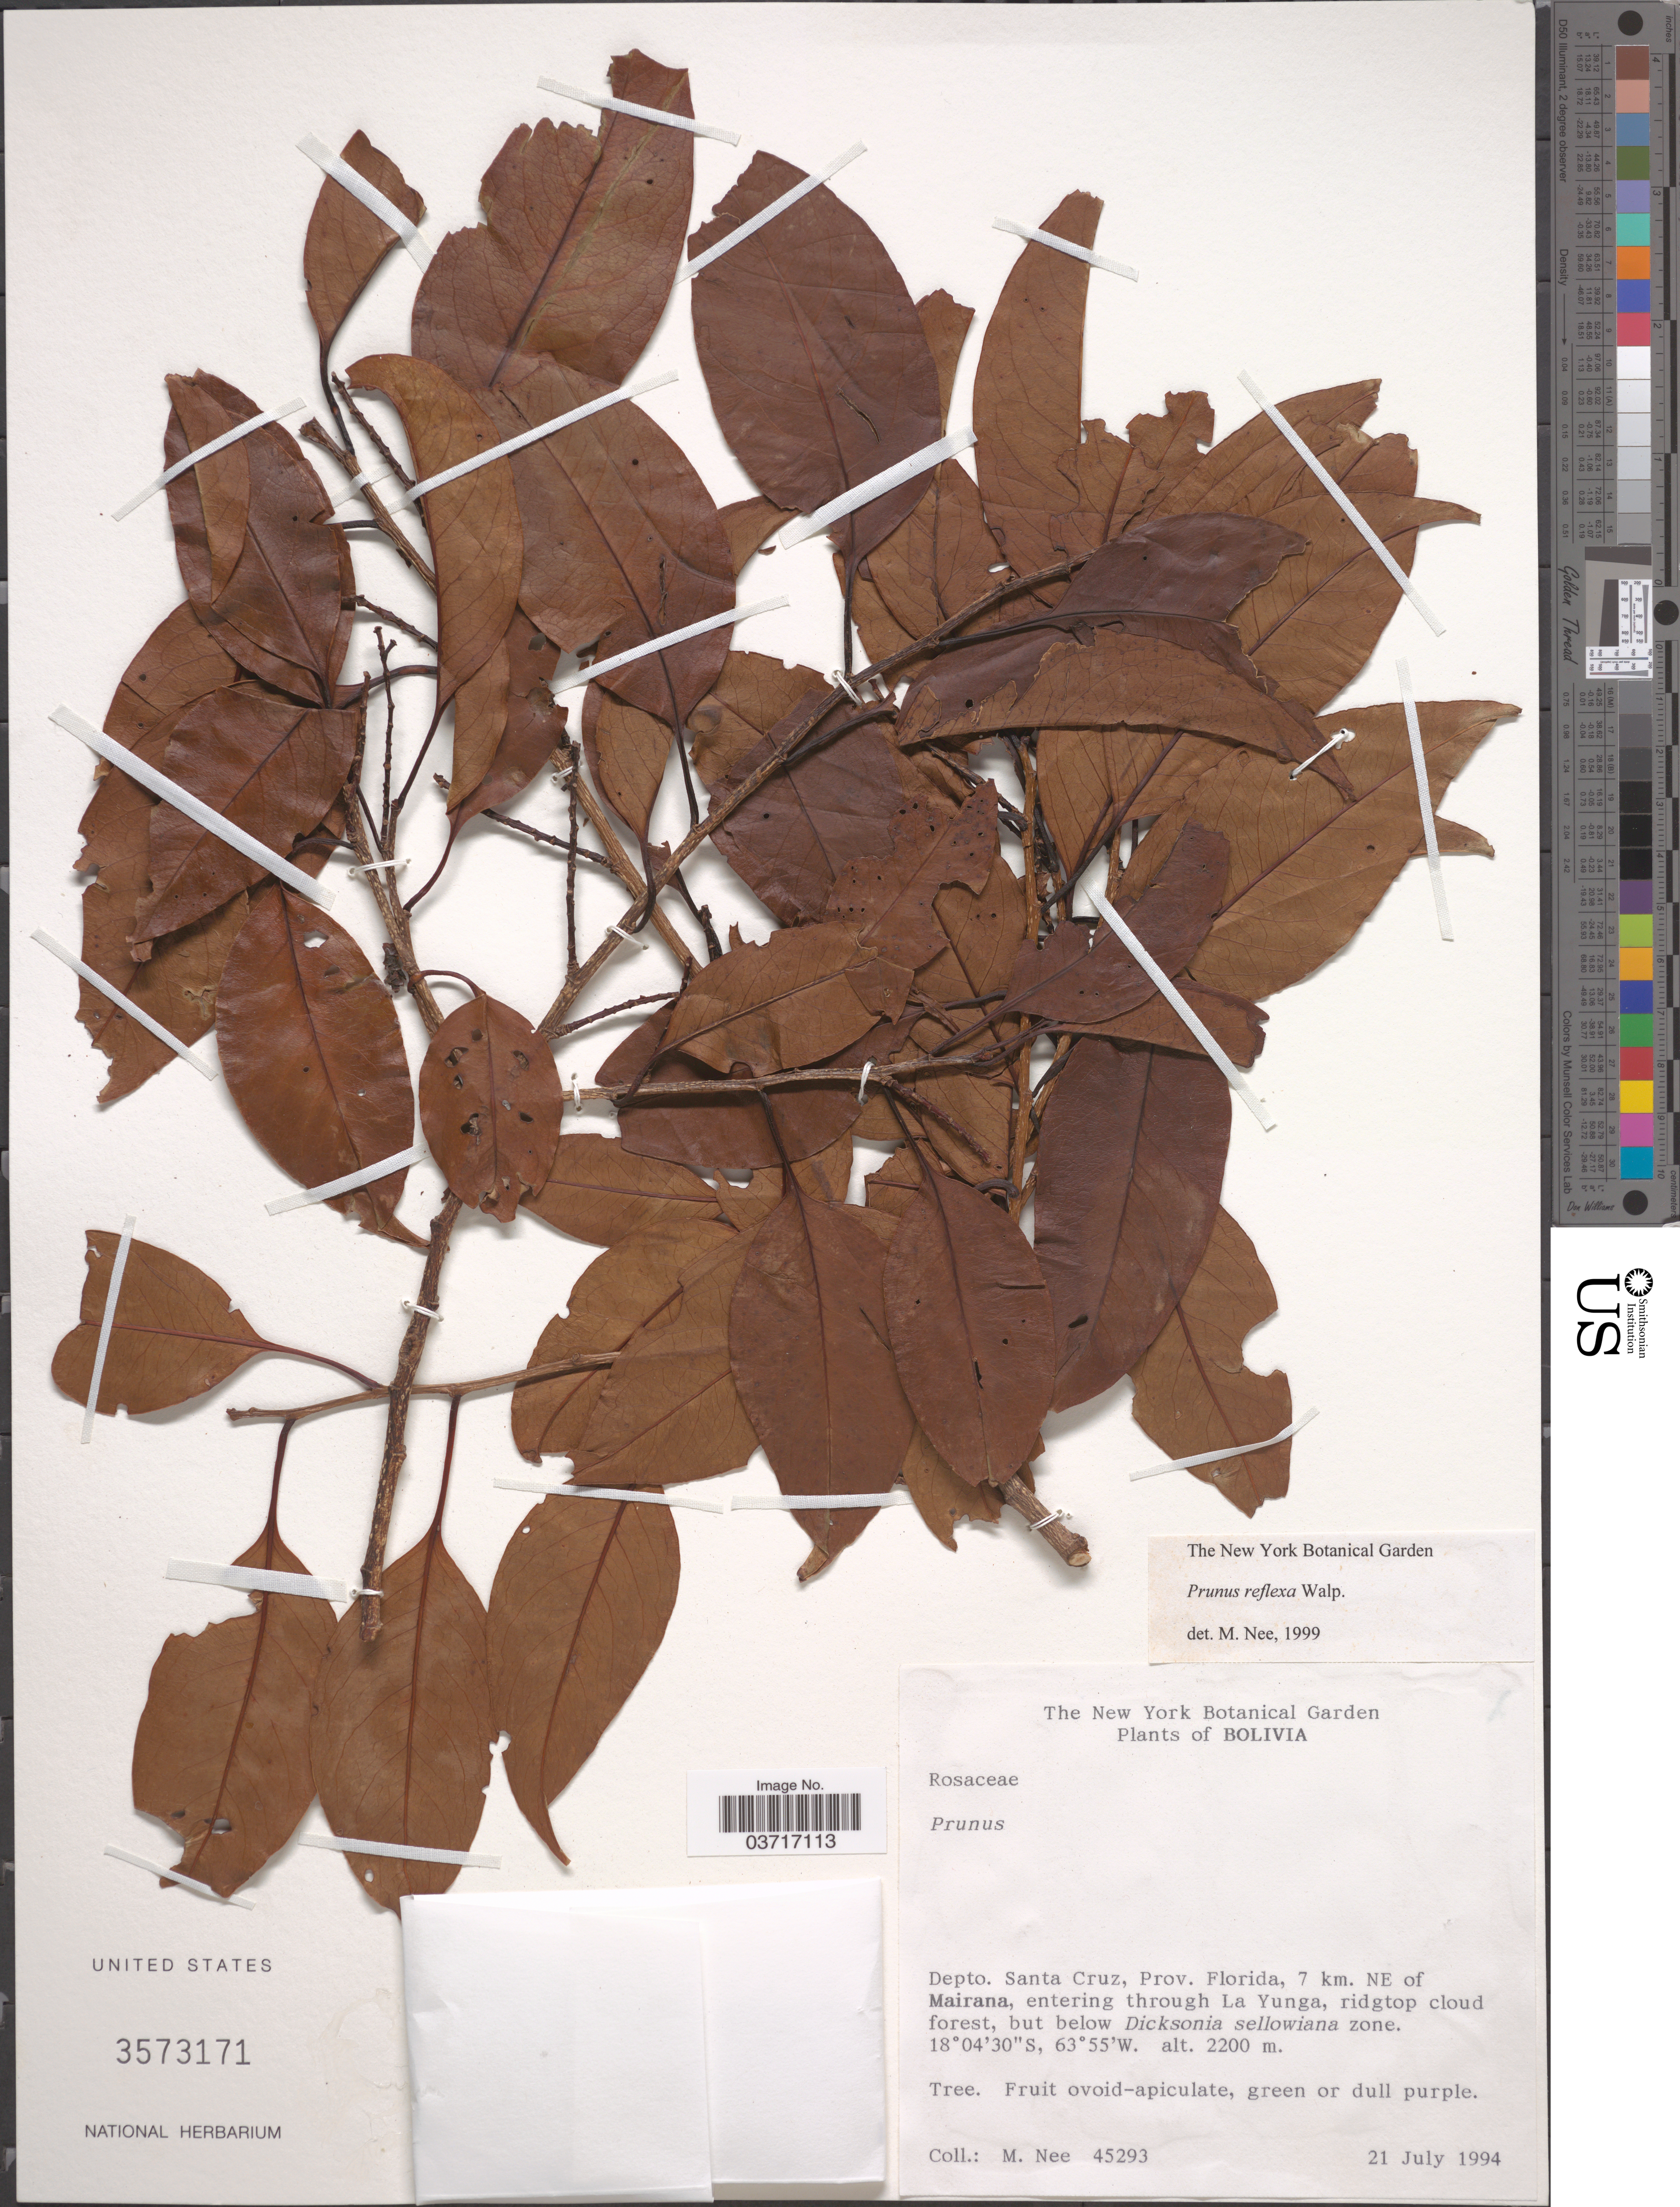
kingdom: Plantae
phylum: Tracheophyta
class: Magnoliopsida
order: Rosales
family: Rosaceae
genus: Prunus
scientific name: Prunus reflexa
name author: Walp.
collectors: M. Nee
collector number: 45293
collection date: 1994-07-21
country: Bolivia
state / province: Santa Cruz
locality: Depto. Santa Cruz, Prov. Florida, 7 km. NE of Mairana, entering through La Yunga, ridgtop cloud forest.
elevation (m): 2200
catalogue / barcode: US 3573171